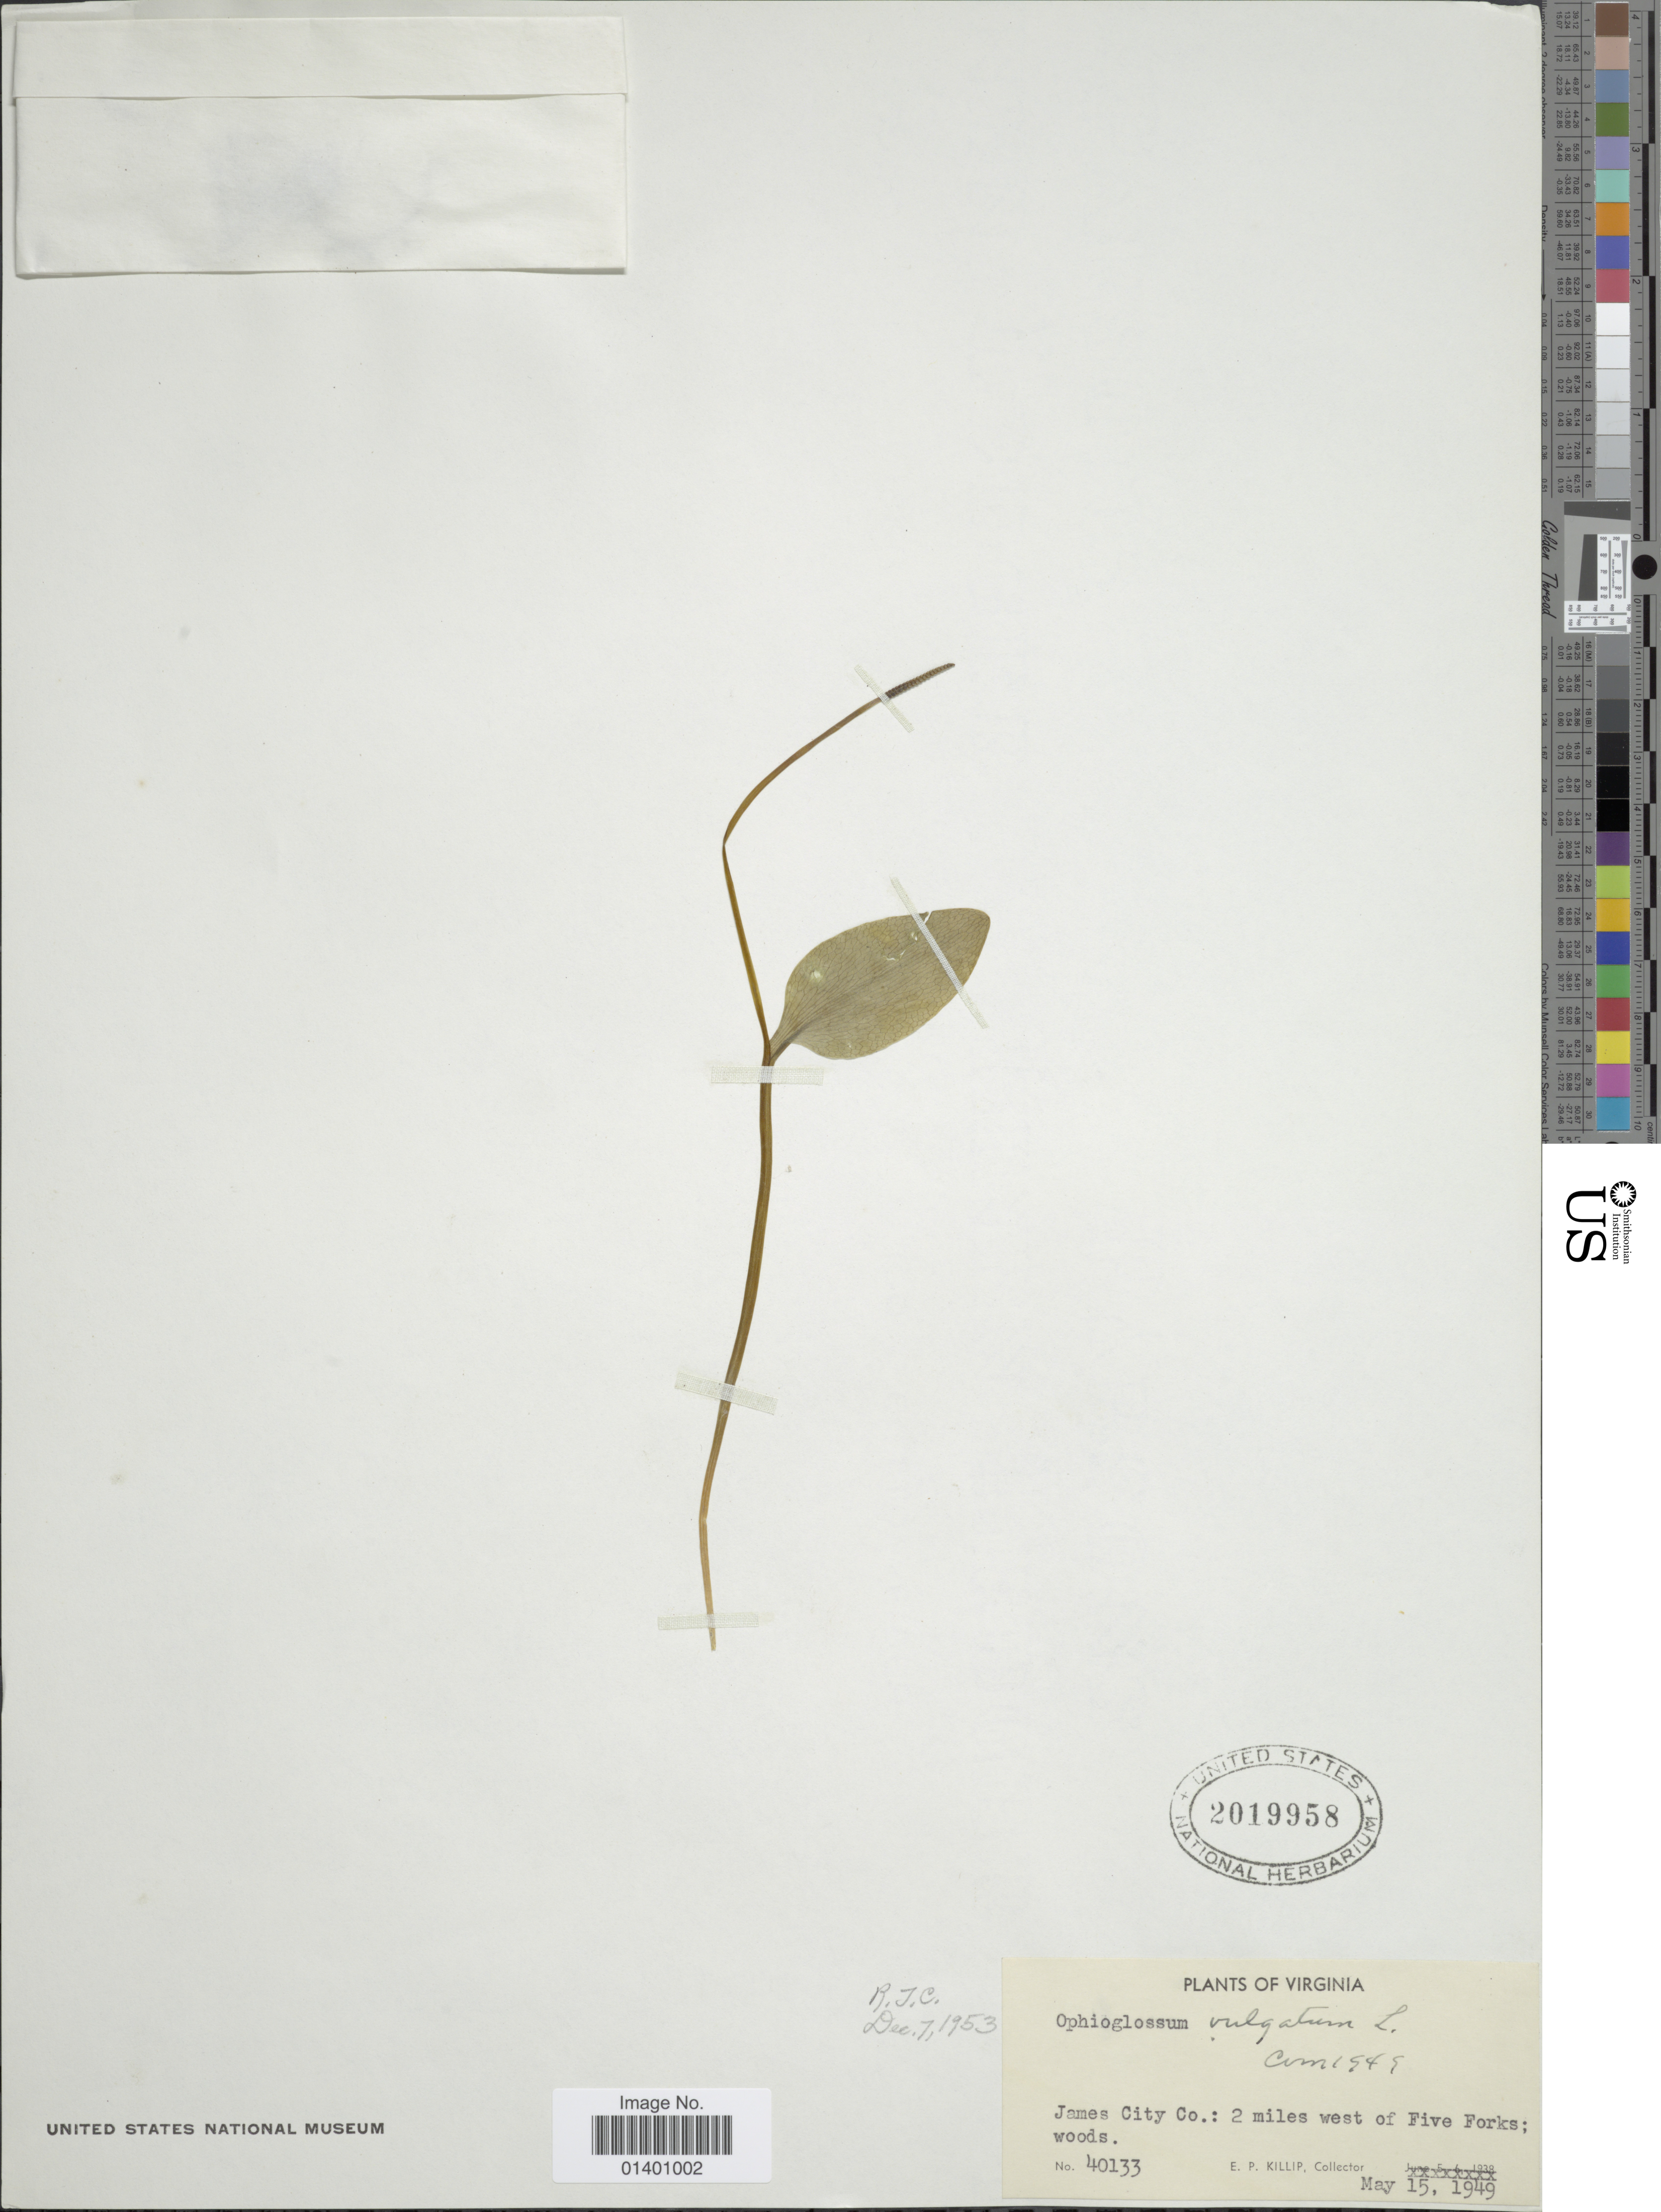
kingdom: Plantae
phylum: Tracheophyta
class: Polypodiopsida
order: Ophioglossales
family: Ophioglossaceae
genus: Ophioglossum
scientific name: Ophioglossum vulgatum var. pycnostichum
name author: Fernald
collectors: E. P. Killip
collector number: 40133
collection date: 1949-05-15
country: United States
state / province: Virginia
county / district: James City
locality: James City Co.: 2 miles west of Five Forks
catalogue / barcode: US 2019958